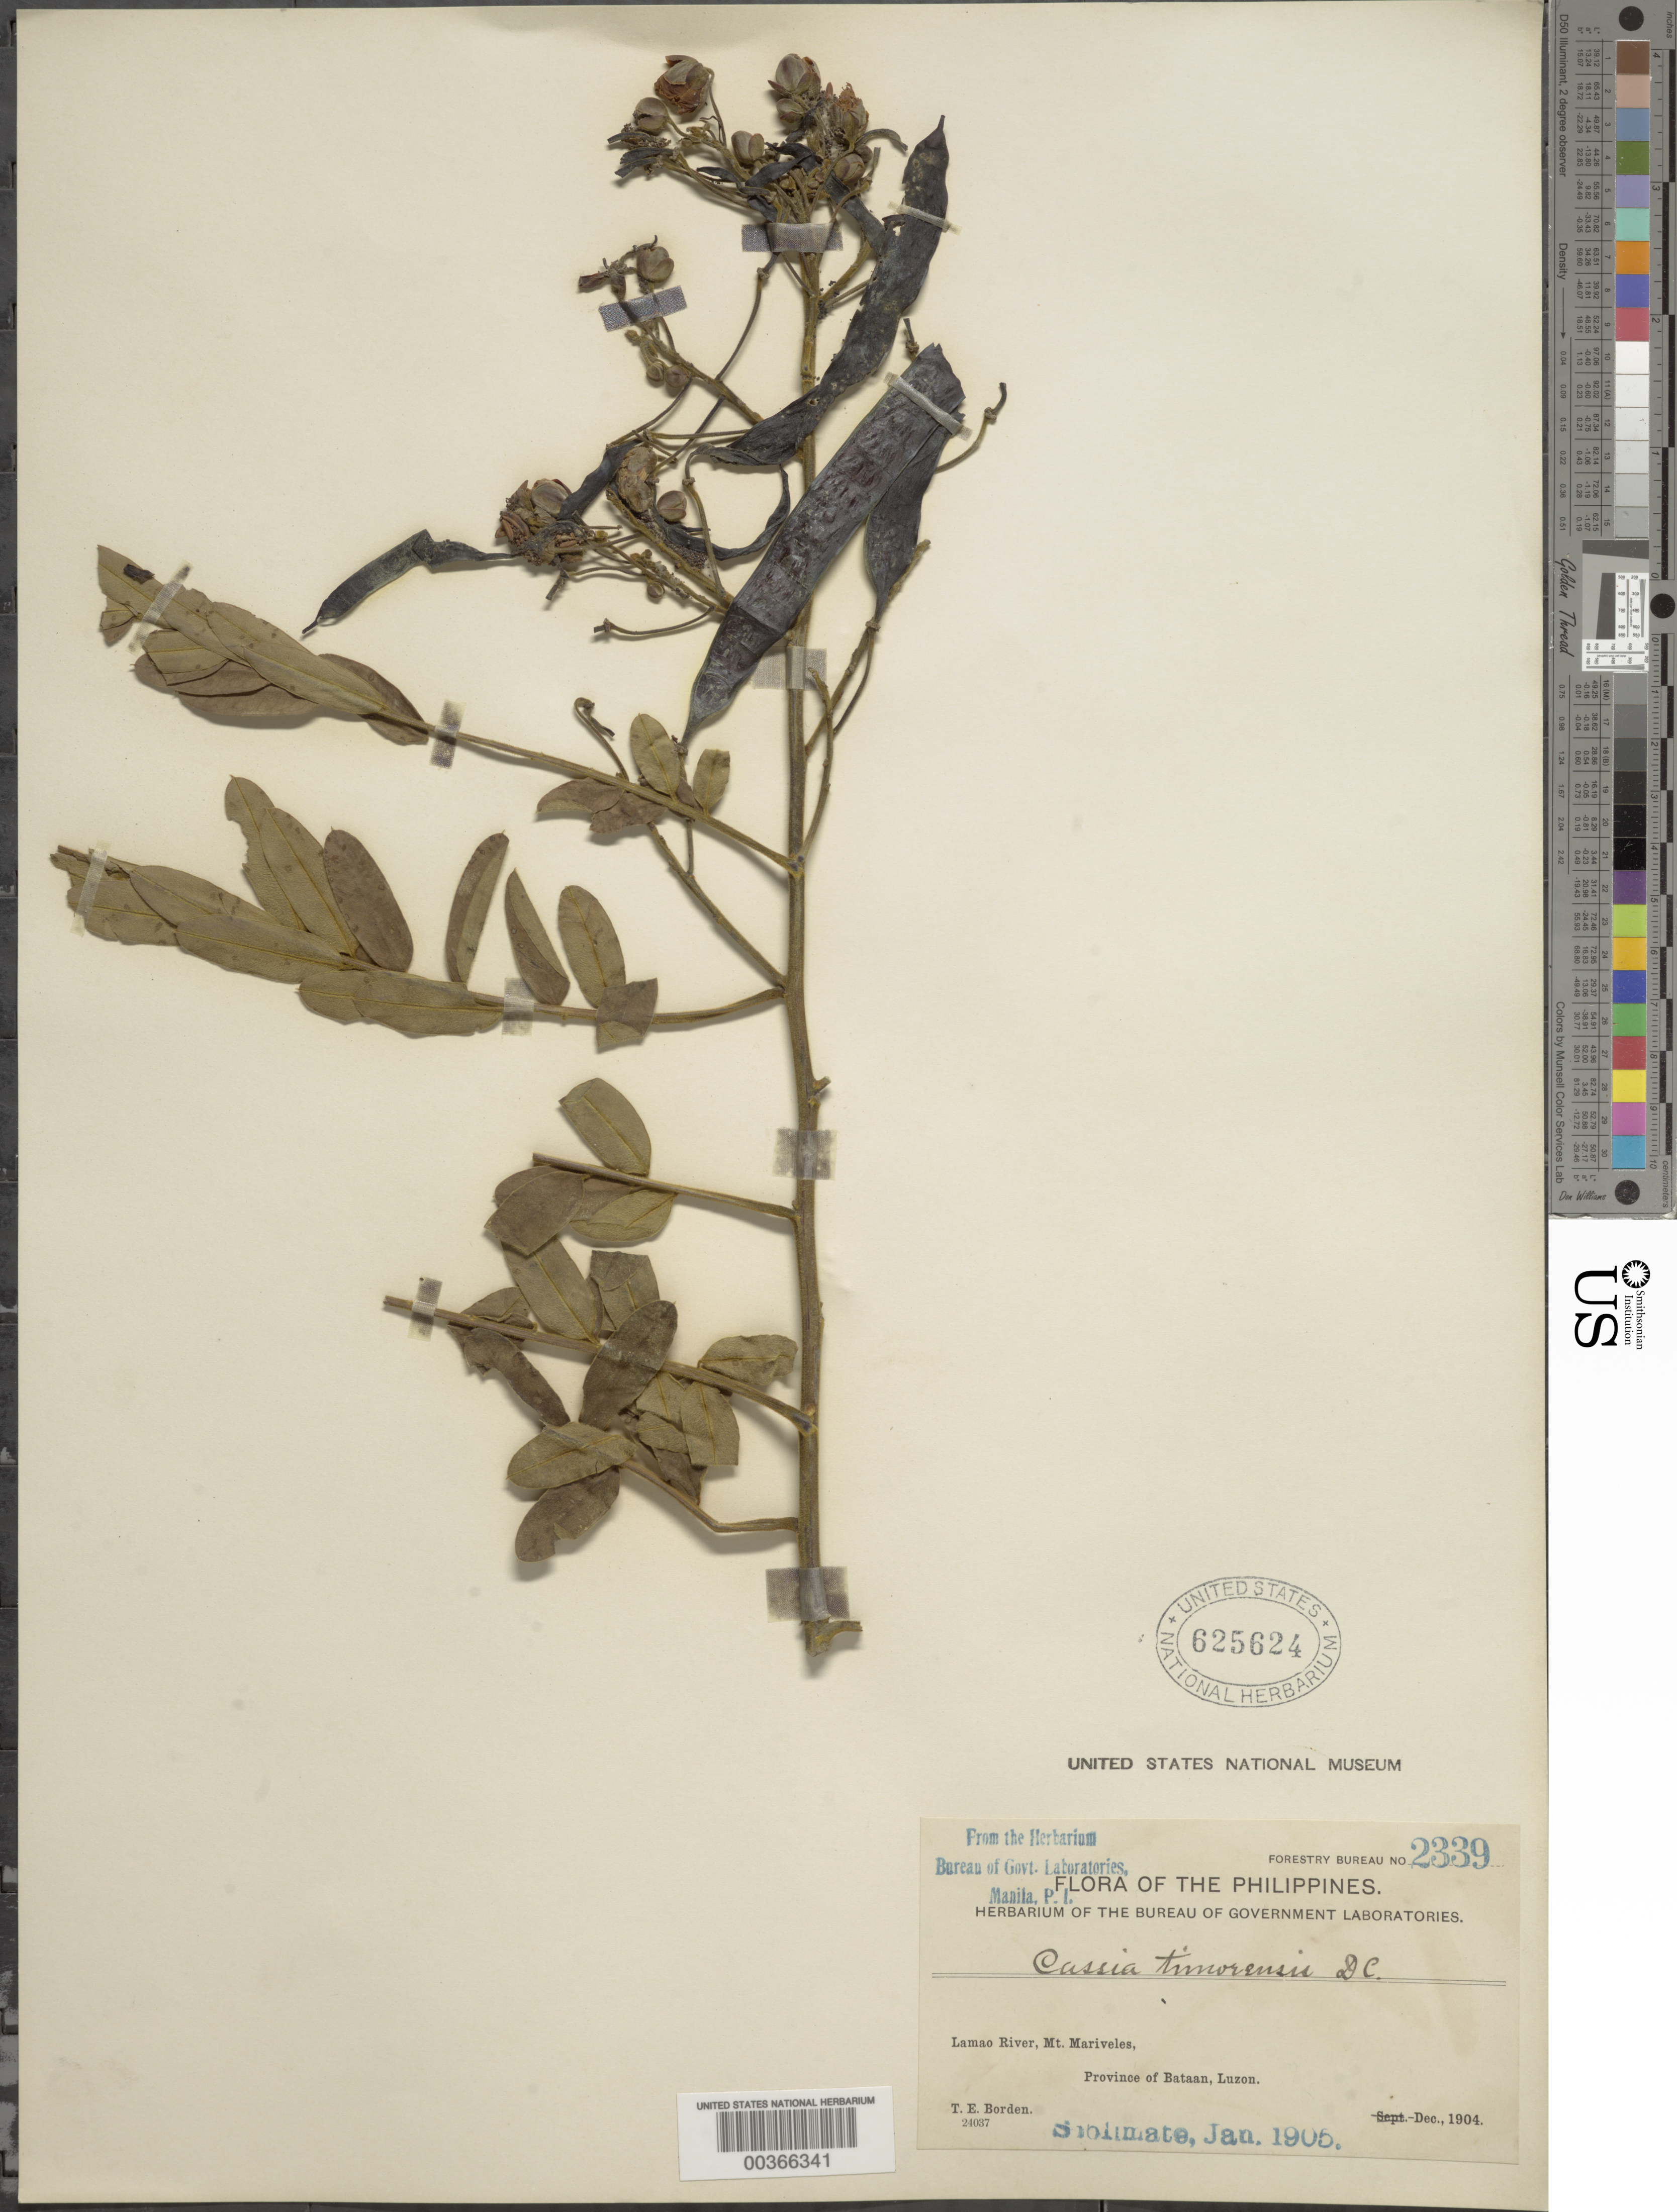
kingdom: Plantae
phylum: Tracheophyta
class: Magnoliopsida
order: Fabales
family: Fabaceae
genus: Senna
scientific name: Senna timorensis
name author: (DC.) H.S. Irwin & Barneby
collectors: T. E. Borden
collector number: Forestry Bureau No. 2339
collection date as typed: Dec 1904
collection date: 1904-12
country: Philippines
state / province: Central Luzon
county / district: Bataan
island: Luzon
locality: Lamao River, Mt. Mariveles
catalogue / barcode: US 625624